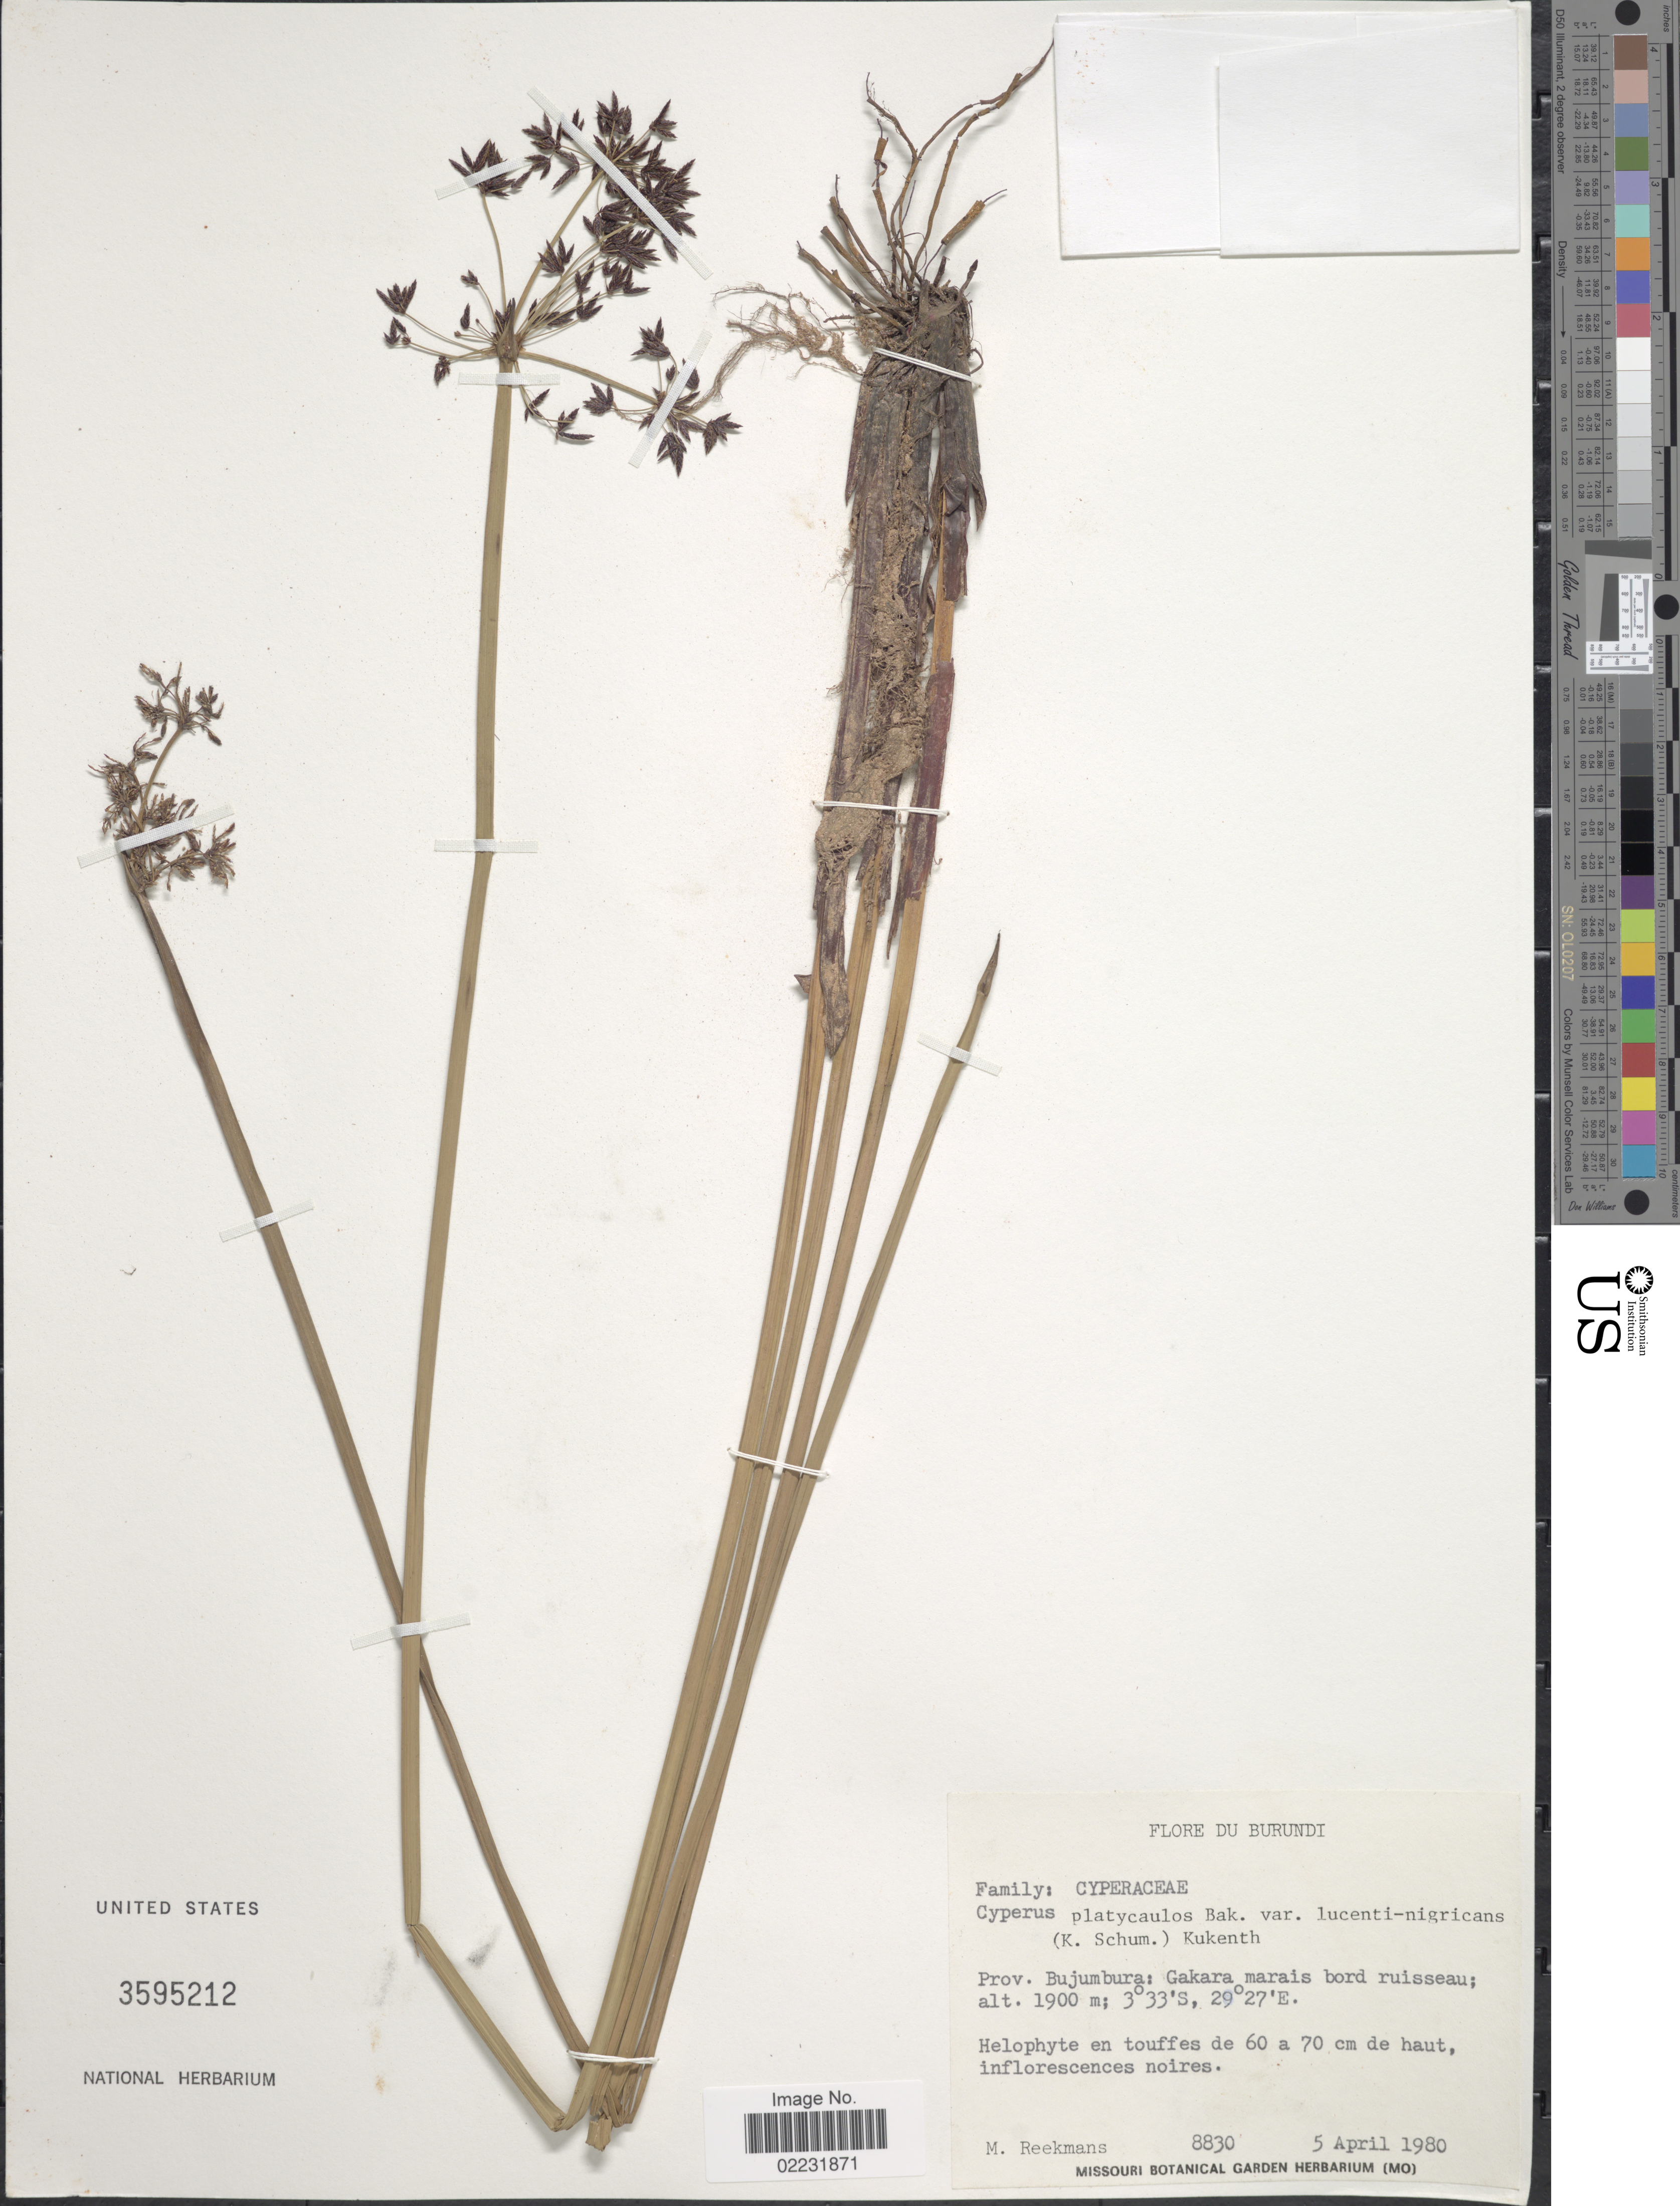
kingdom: Plantae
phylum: Tracheophyta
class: Liliopsida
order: Poales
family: Cyperaceae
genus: Cyperus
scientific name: Cyperus platycaulis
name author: Baker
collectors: M. Reekmans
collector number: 8830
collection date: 1980-04-05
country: Burundi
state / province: Bujumura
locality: Prov. Bujumbura: Gakara marais bord ruisseau, Du Burundi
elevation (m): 1900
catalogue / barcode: US 3595212